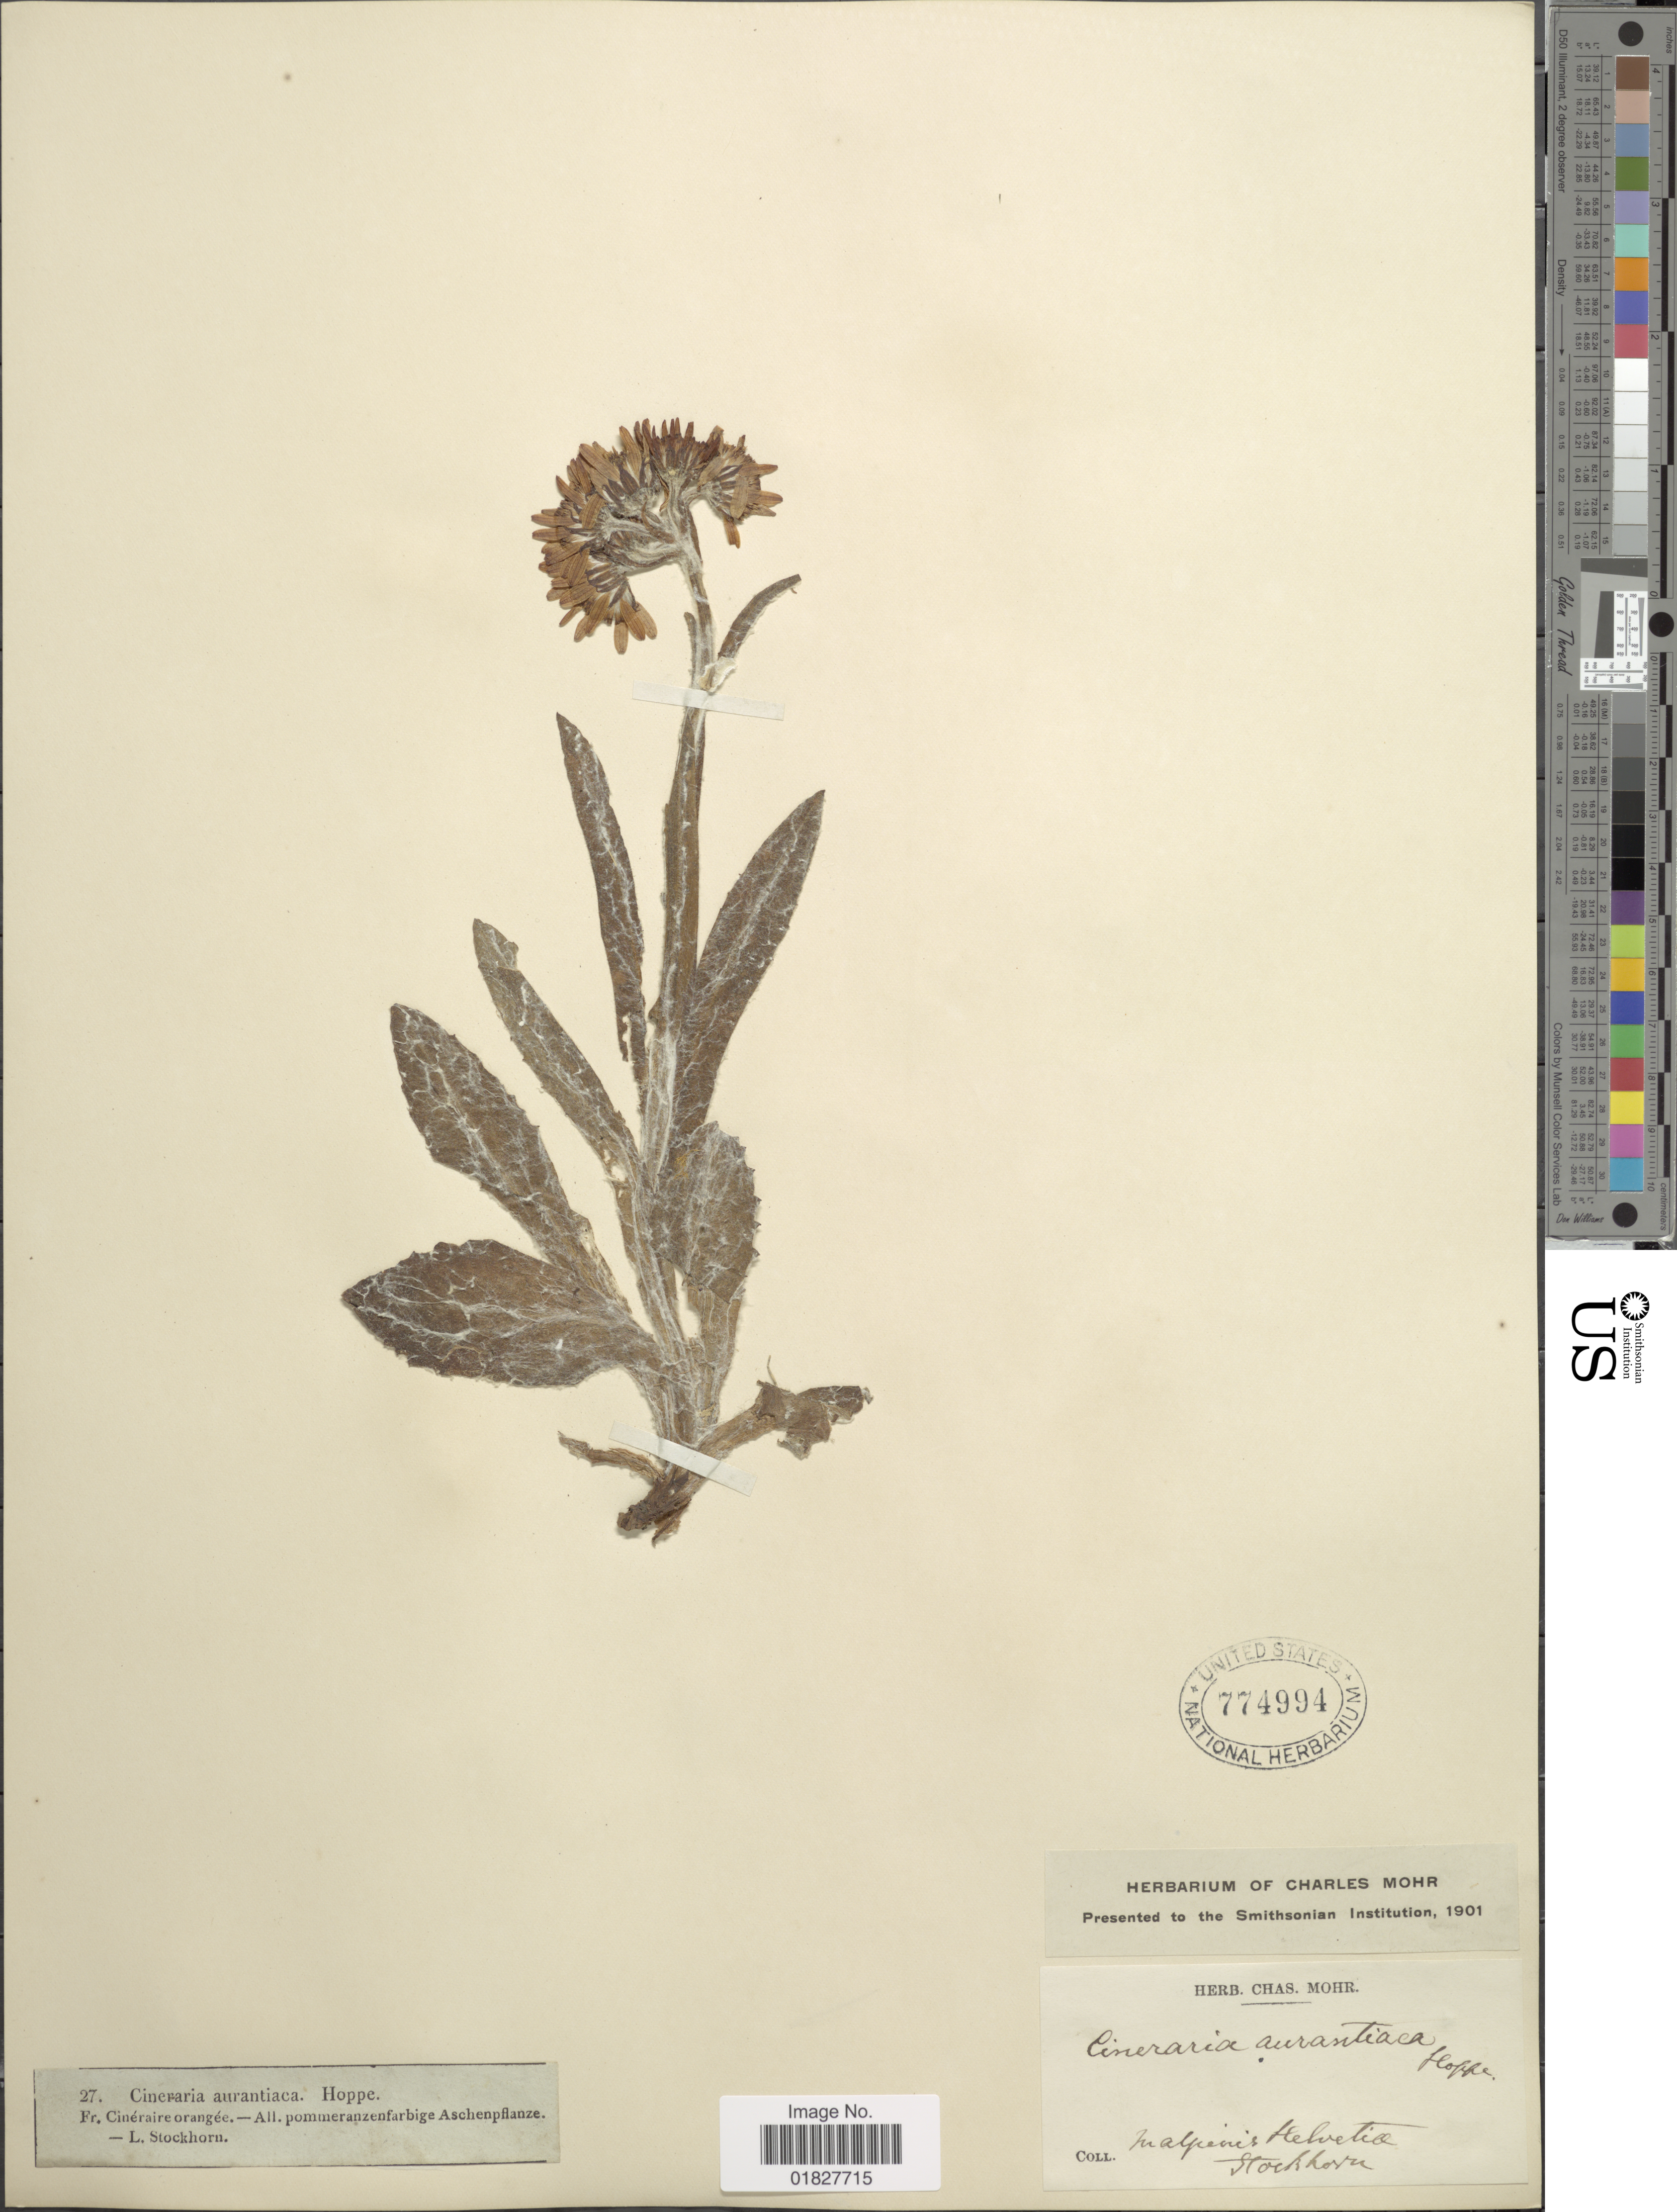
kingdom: Plantae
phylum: Tracheophyta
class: Magnoliopsida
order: Asterales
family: Asteraceae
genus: Cineraria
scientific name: Cineraria aurantiaca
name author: Hoppe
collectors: L. Stockholm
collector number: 27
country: Switzerland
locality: In alpinis Helvetica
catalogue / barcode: US 774994